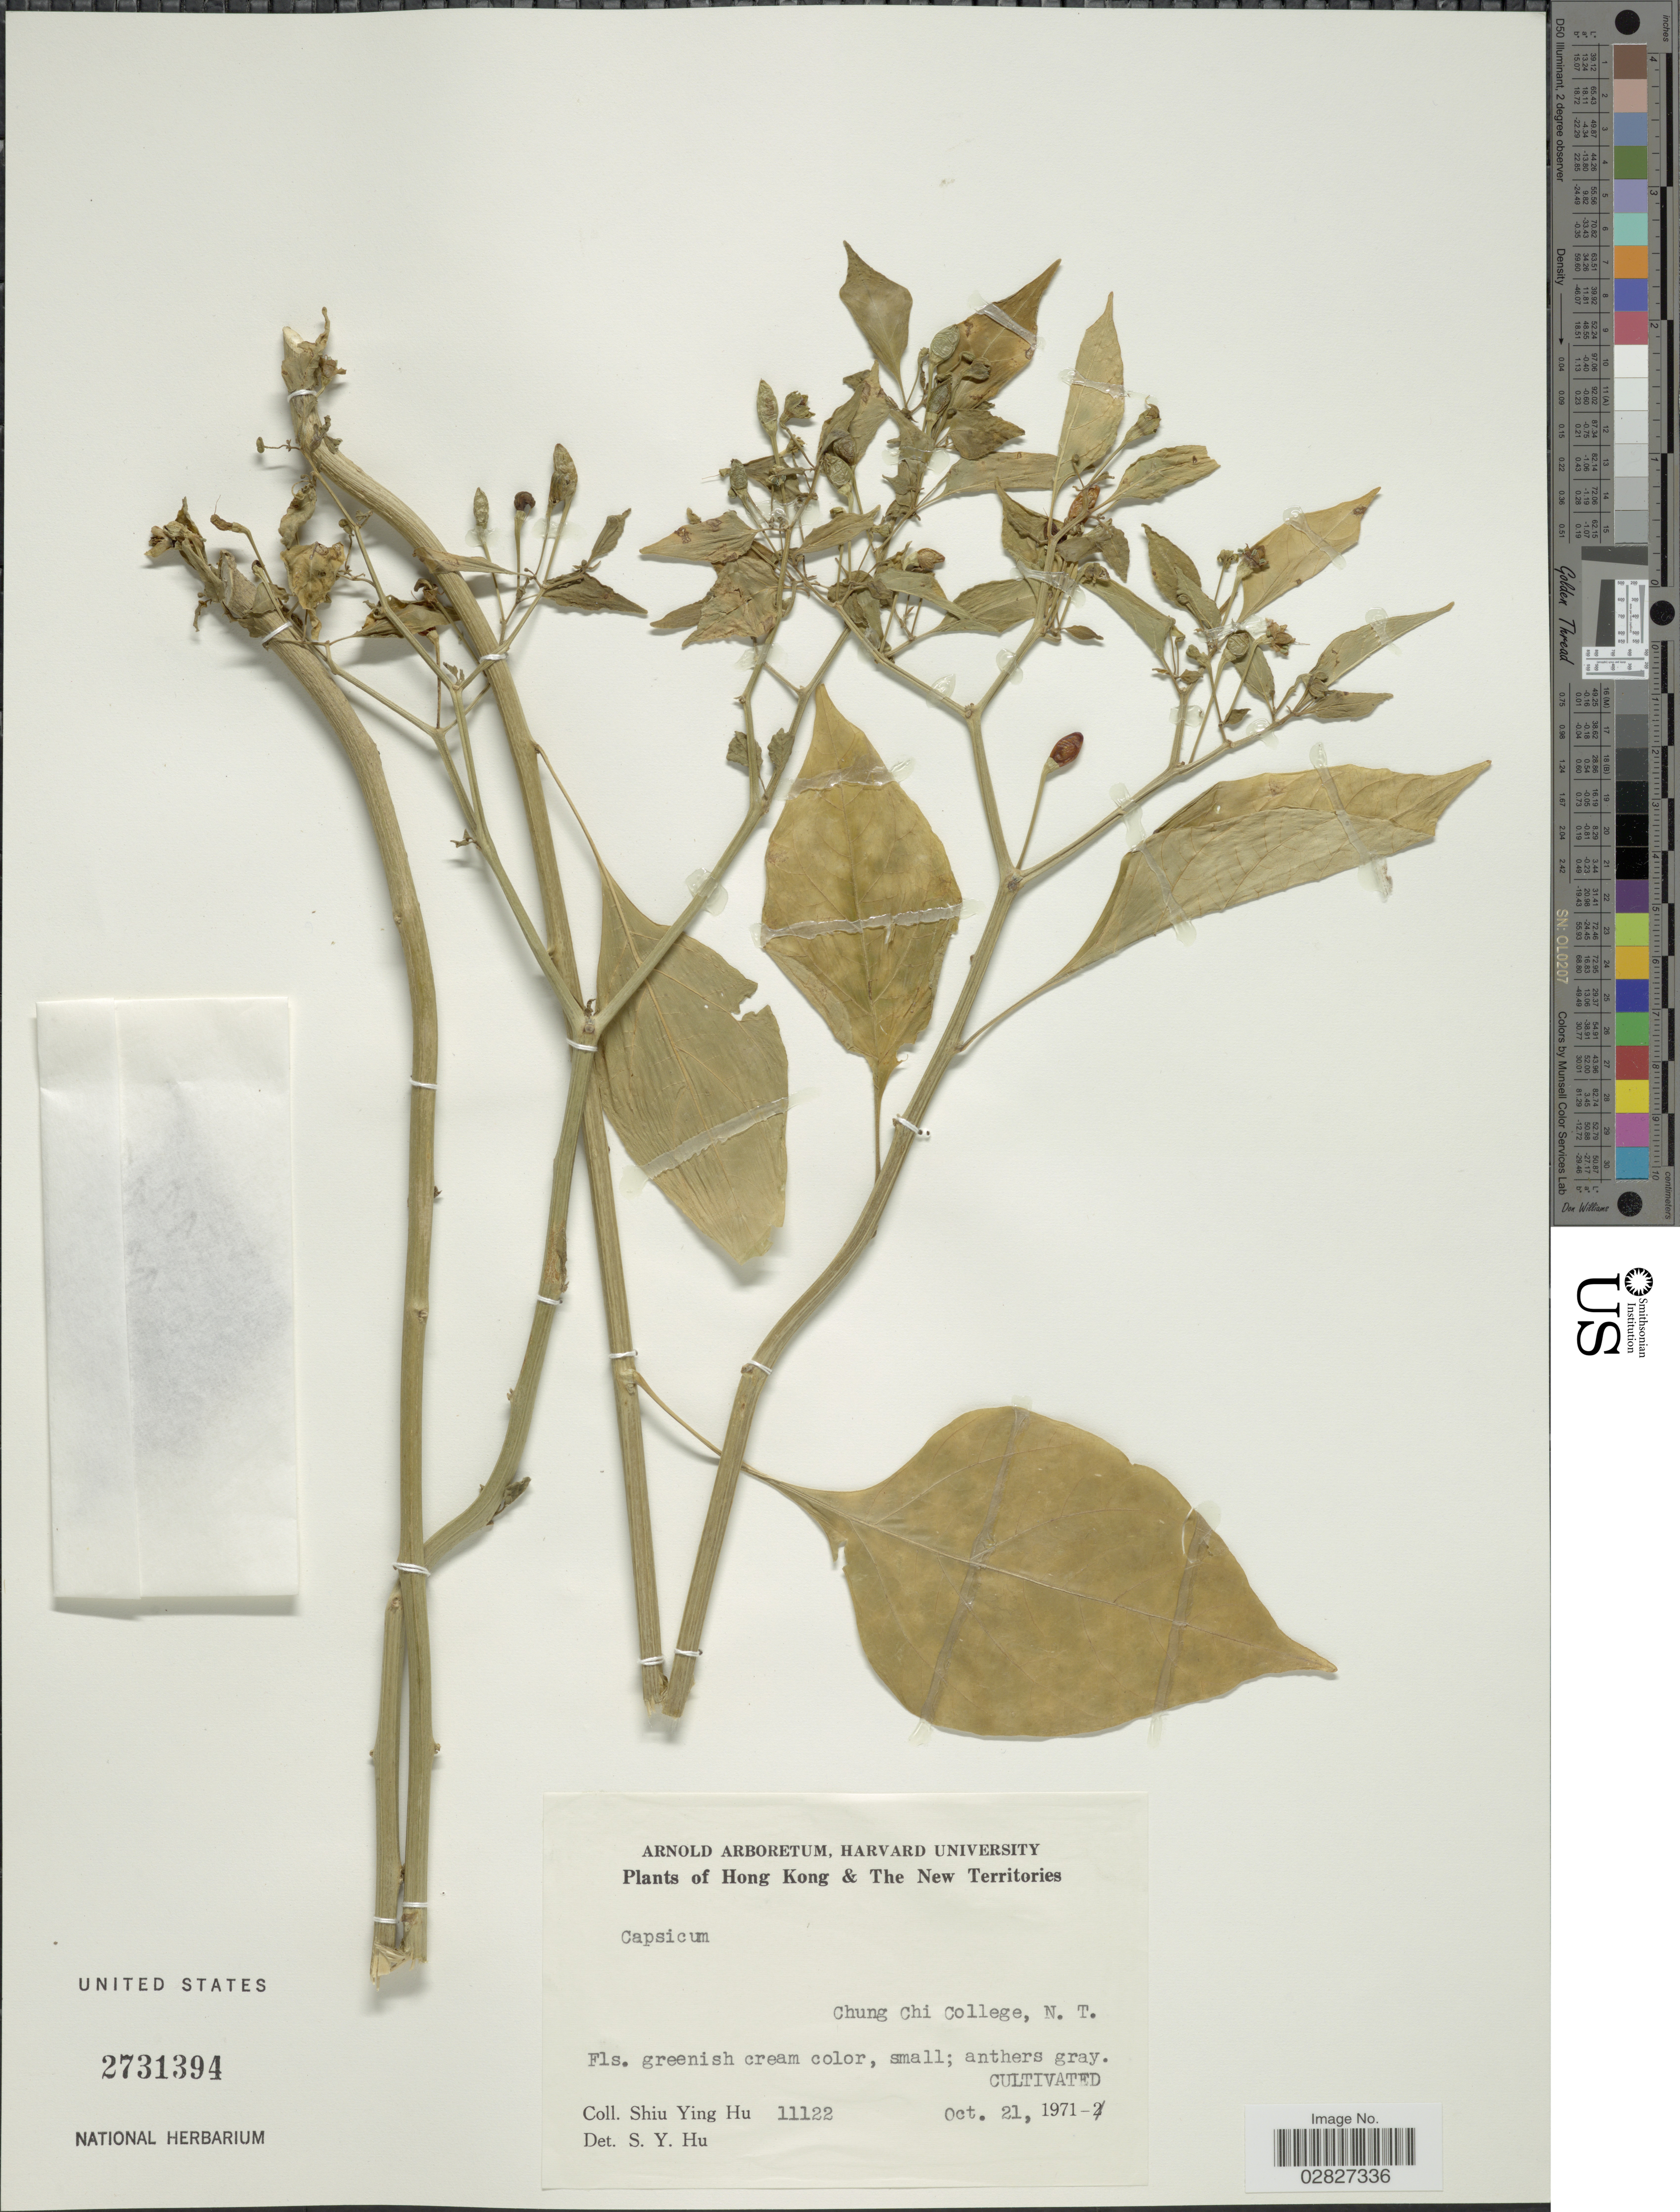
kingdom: Plantae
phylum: Tracheophyta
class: Magnoliopsida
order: Solanales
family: Solanaceae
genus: Capsicum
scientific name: Capsicum sp.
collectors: S. Y. Hu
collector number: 11122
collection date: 1971-10-21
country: China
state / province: Hong Kong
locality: Hong Kong & The New Territories. Chung Chi College, N.T.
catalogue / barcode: US 2731394